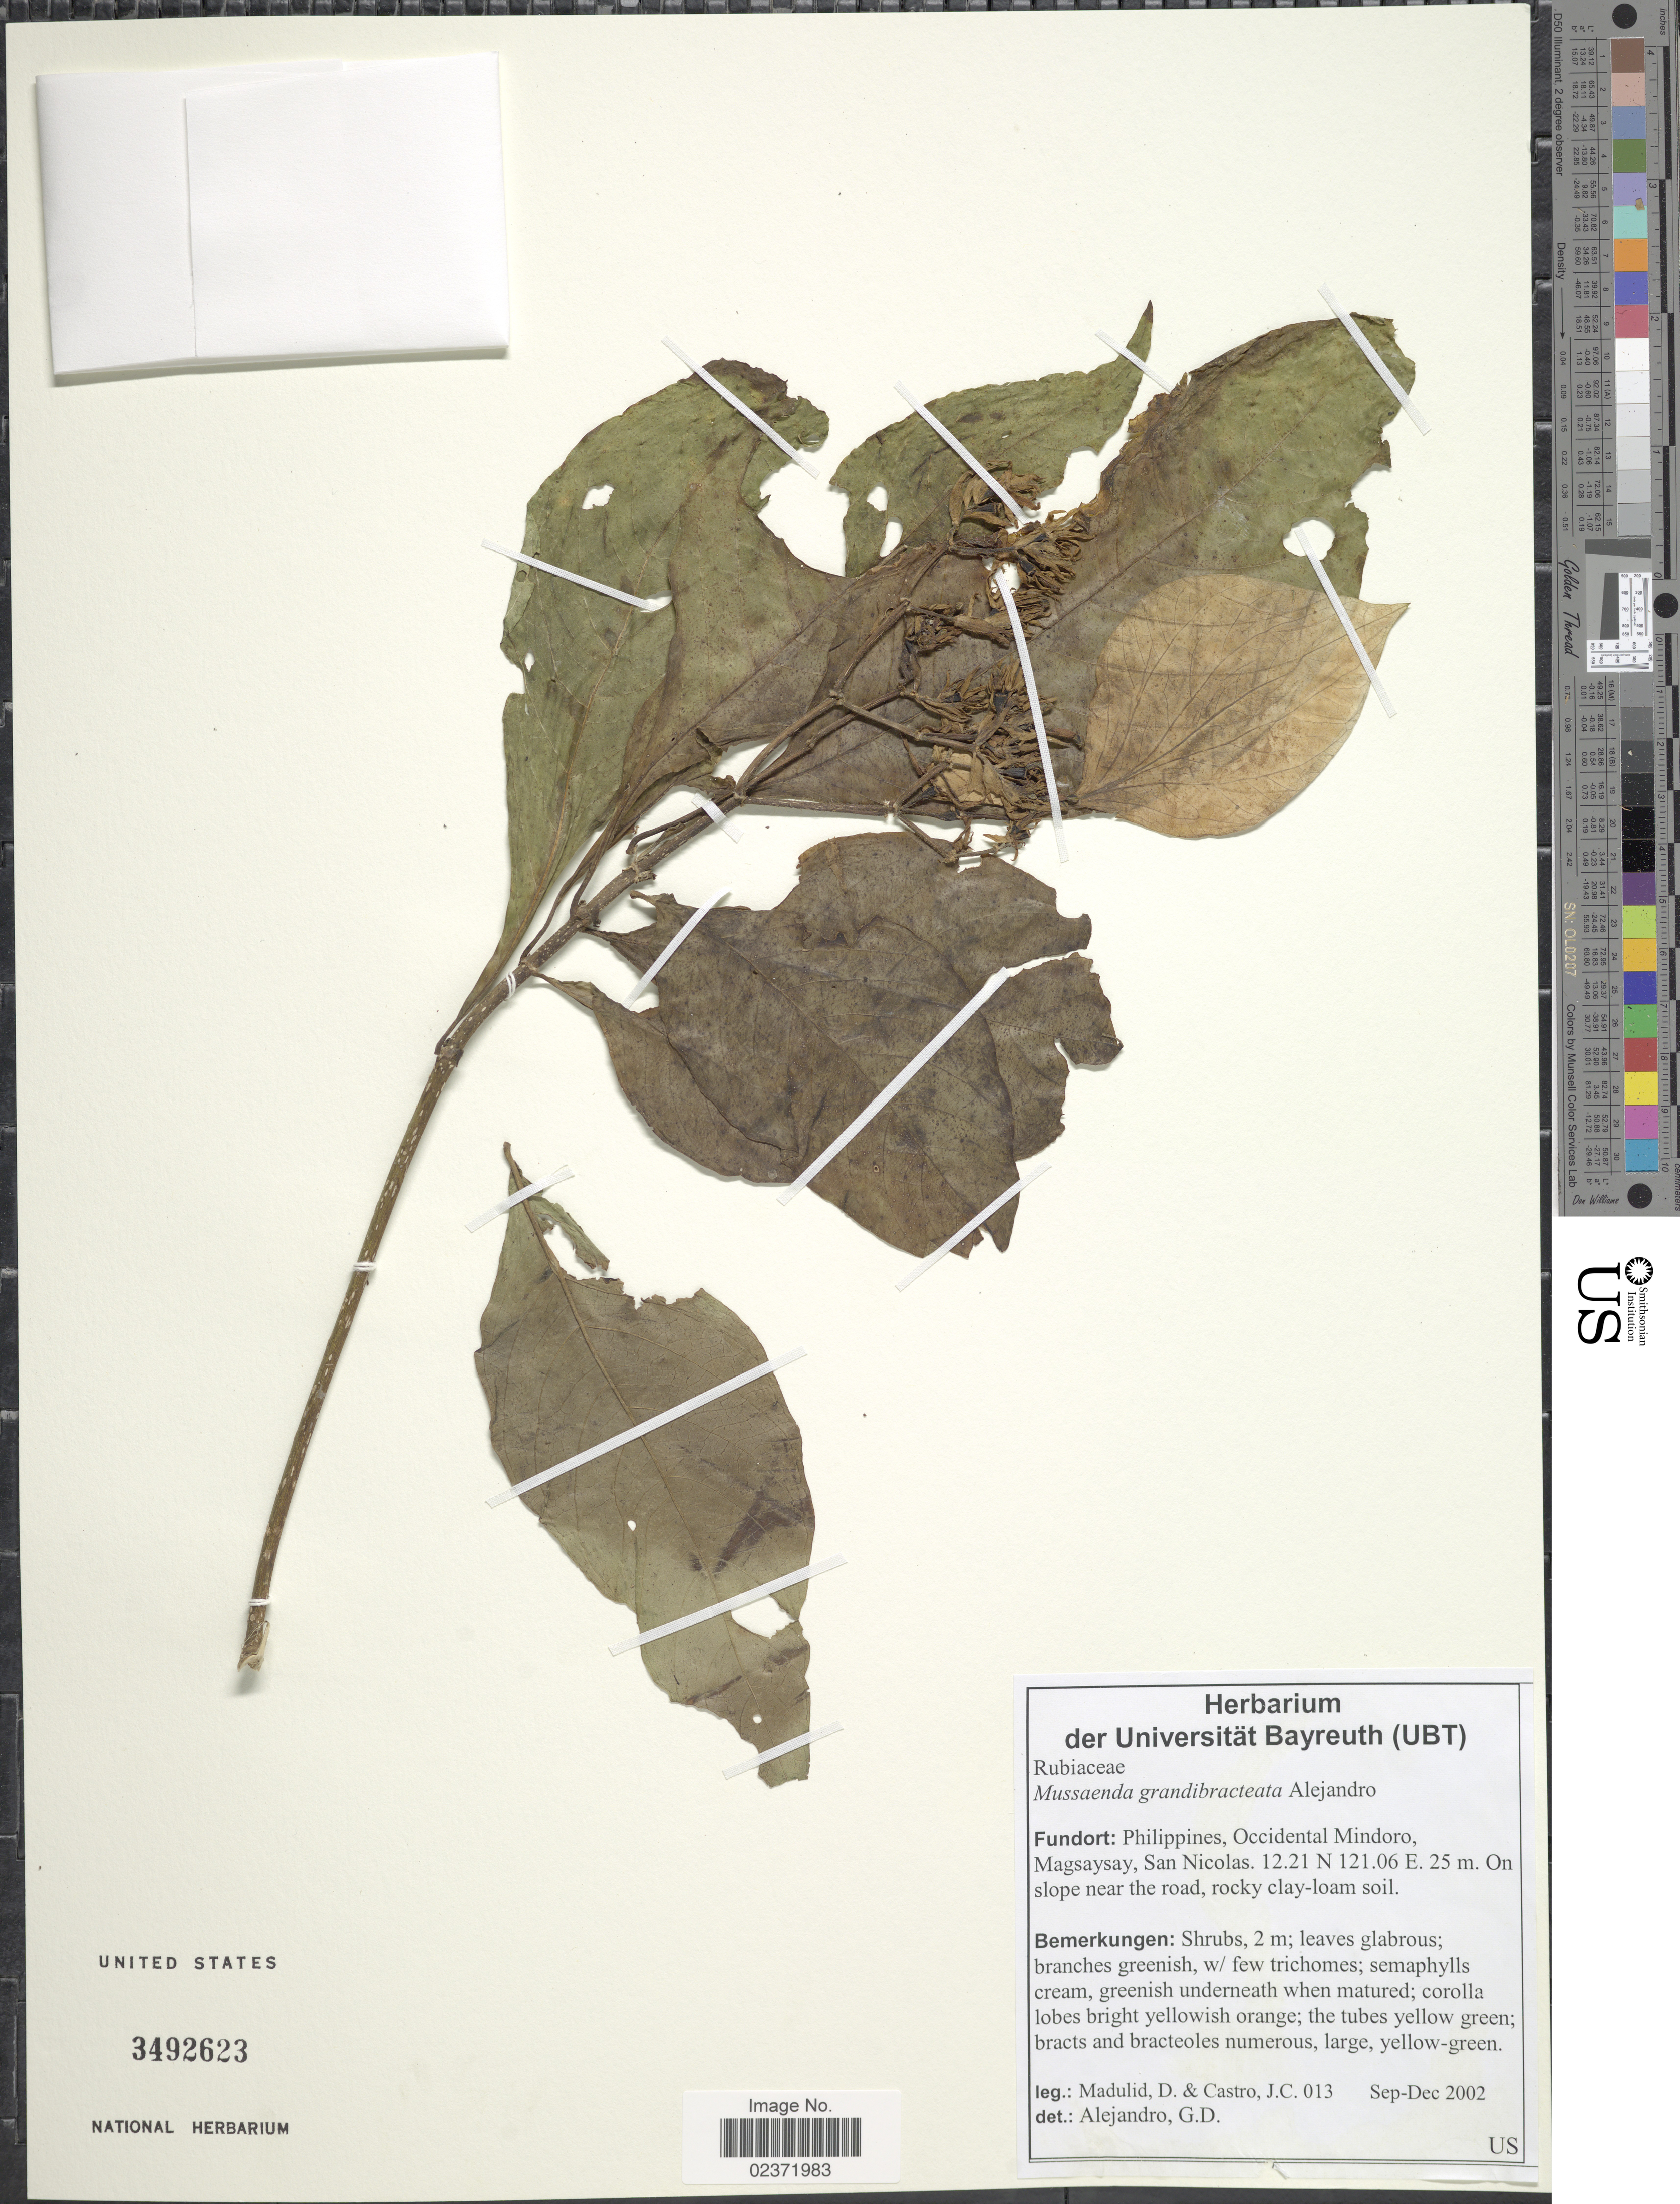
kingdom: Plantae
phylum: Tracheophyta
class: Magnoliopsida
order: Gentianales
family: Rubiaceae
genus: Mussaenda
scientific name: Mussaenda grandibracteata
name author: Alejandro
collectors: D. Madulid & J. Castro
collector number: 013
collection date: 2002-09/2002-12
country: Philippines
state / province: Mimaropa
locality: Occidental Mindoro, Magsaysay, San Nicolas, On slope near the road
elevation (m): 25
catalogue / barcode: US 3492623